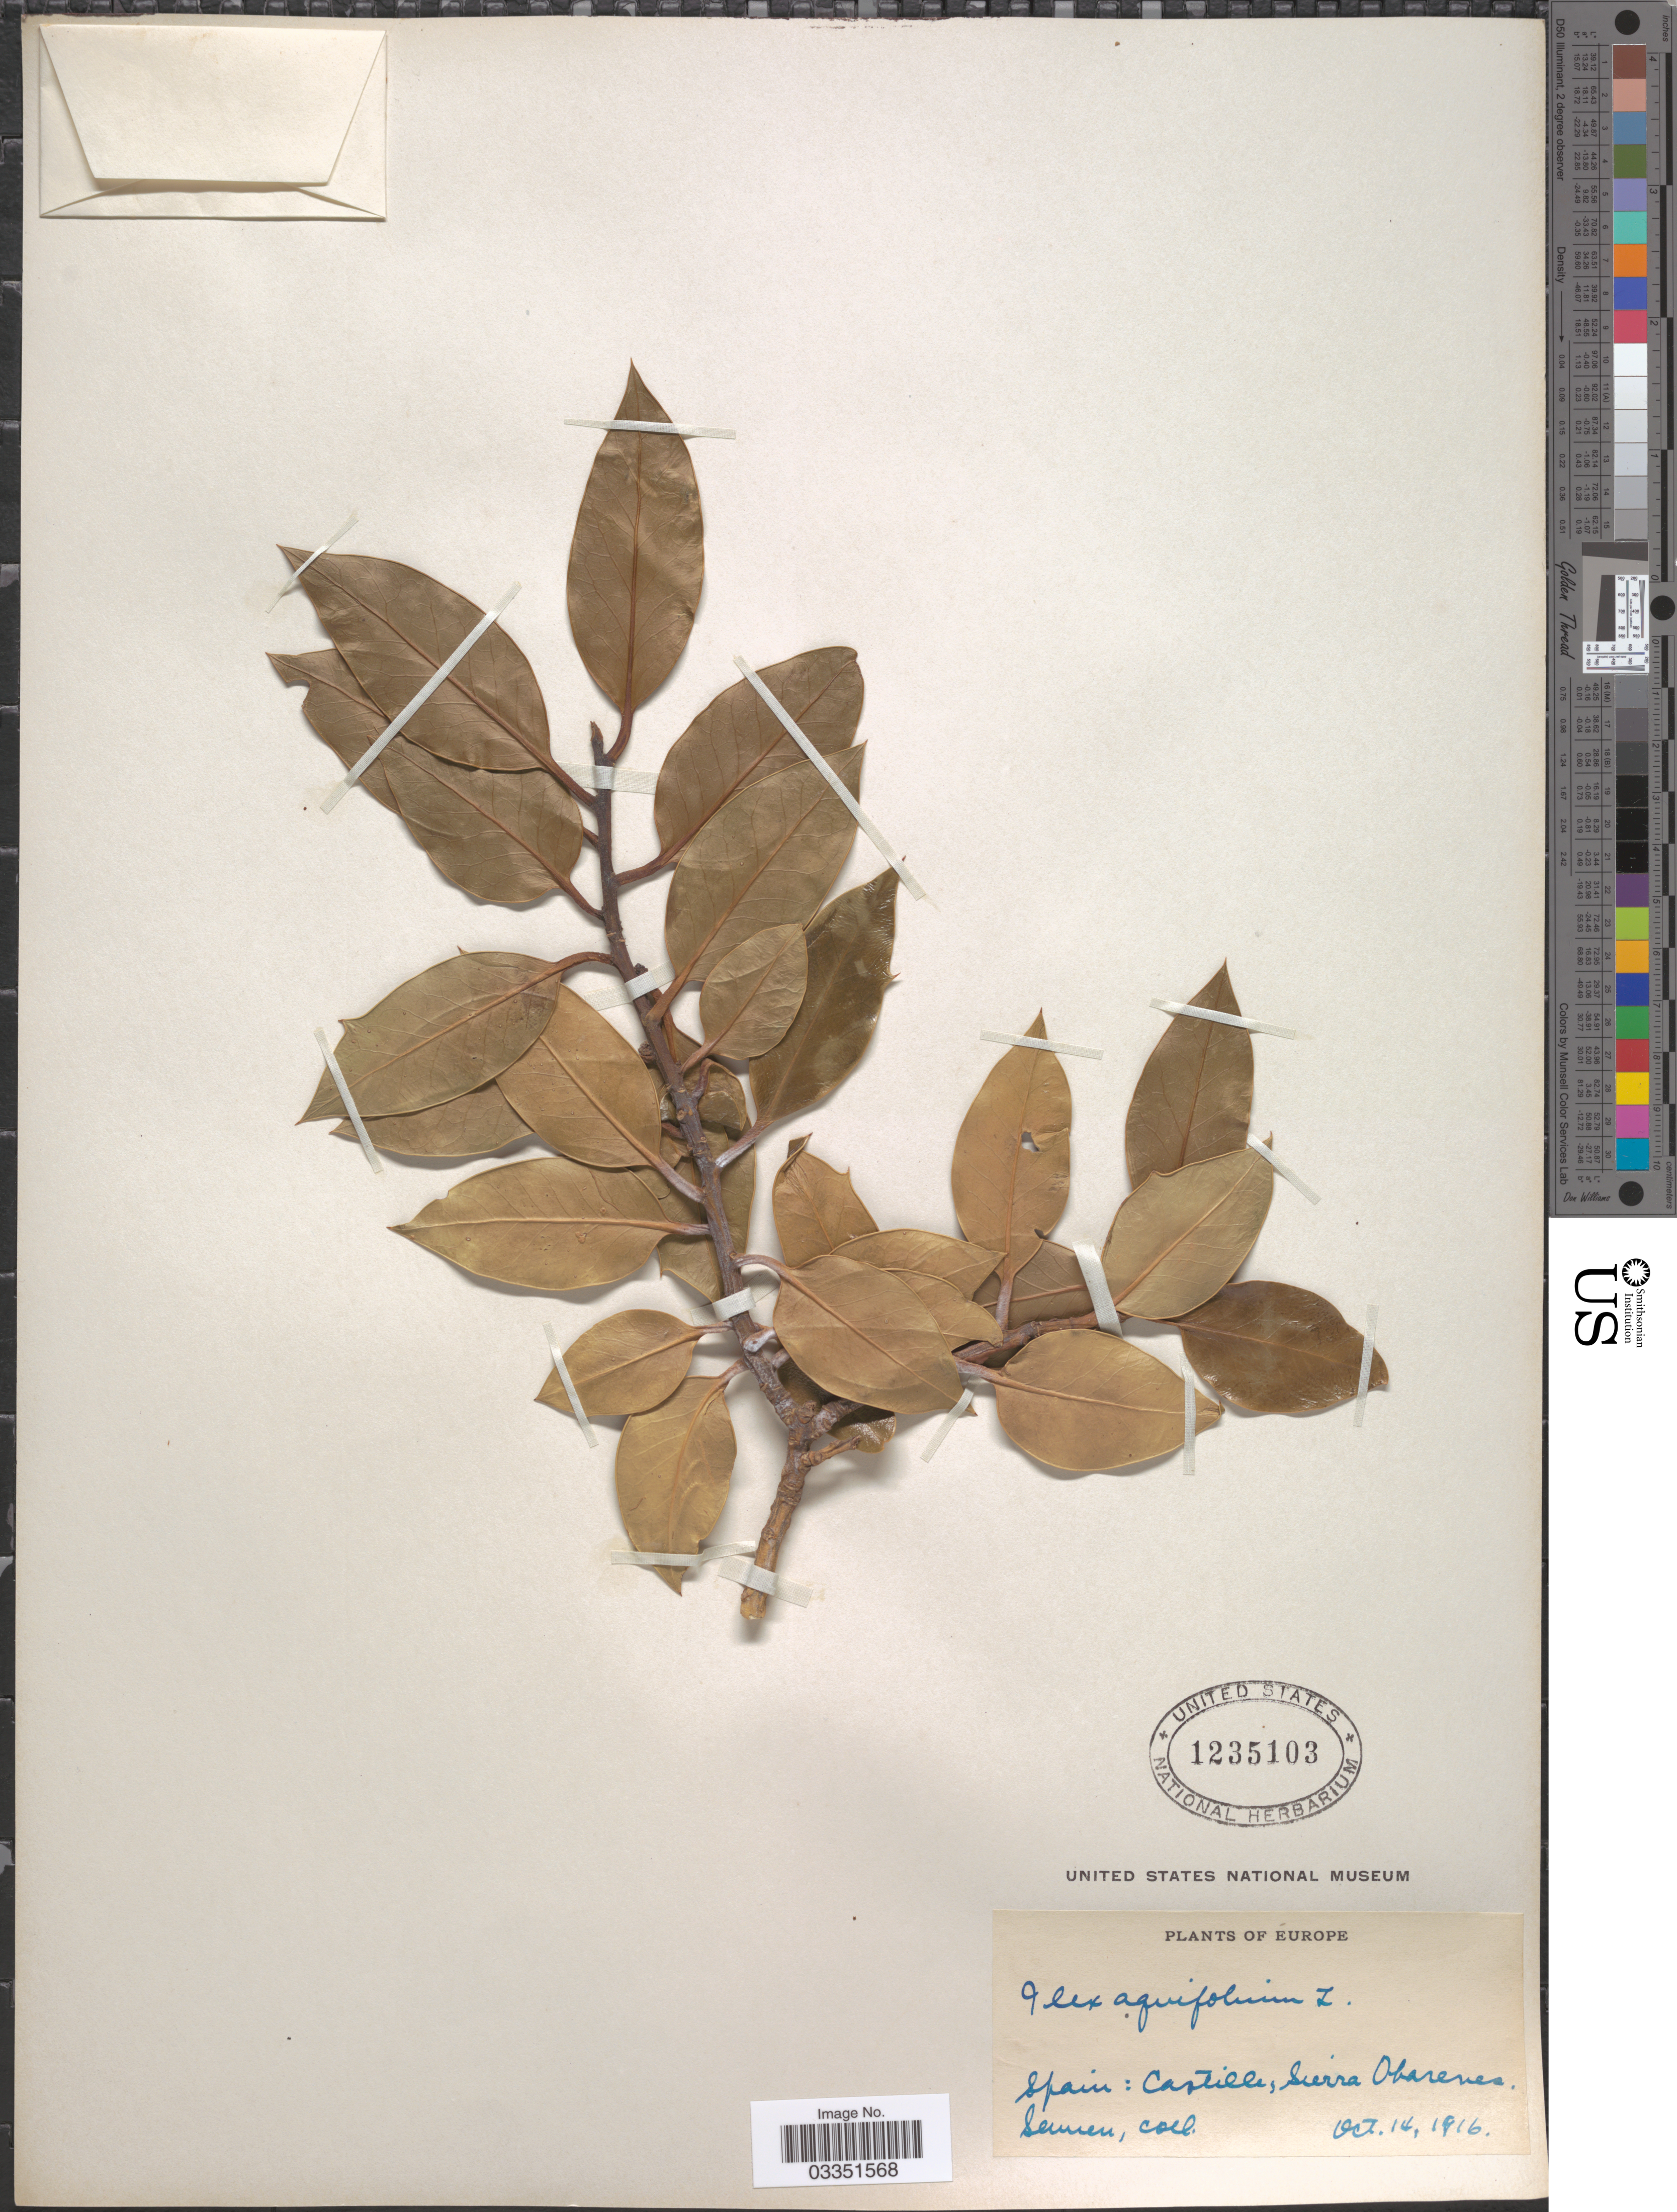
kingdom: Plantae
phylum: Tracheophyta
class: Magnoliopsida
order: Aquifoliales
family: Aquifoliaceae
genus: Ilex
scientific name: Ilex aquifolium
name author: L.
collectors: E. Sennen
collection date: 1916-10-14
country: Spain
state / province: Castilla y León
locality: Castille, Sierra Obarenes.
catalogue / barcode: US 1235103